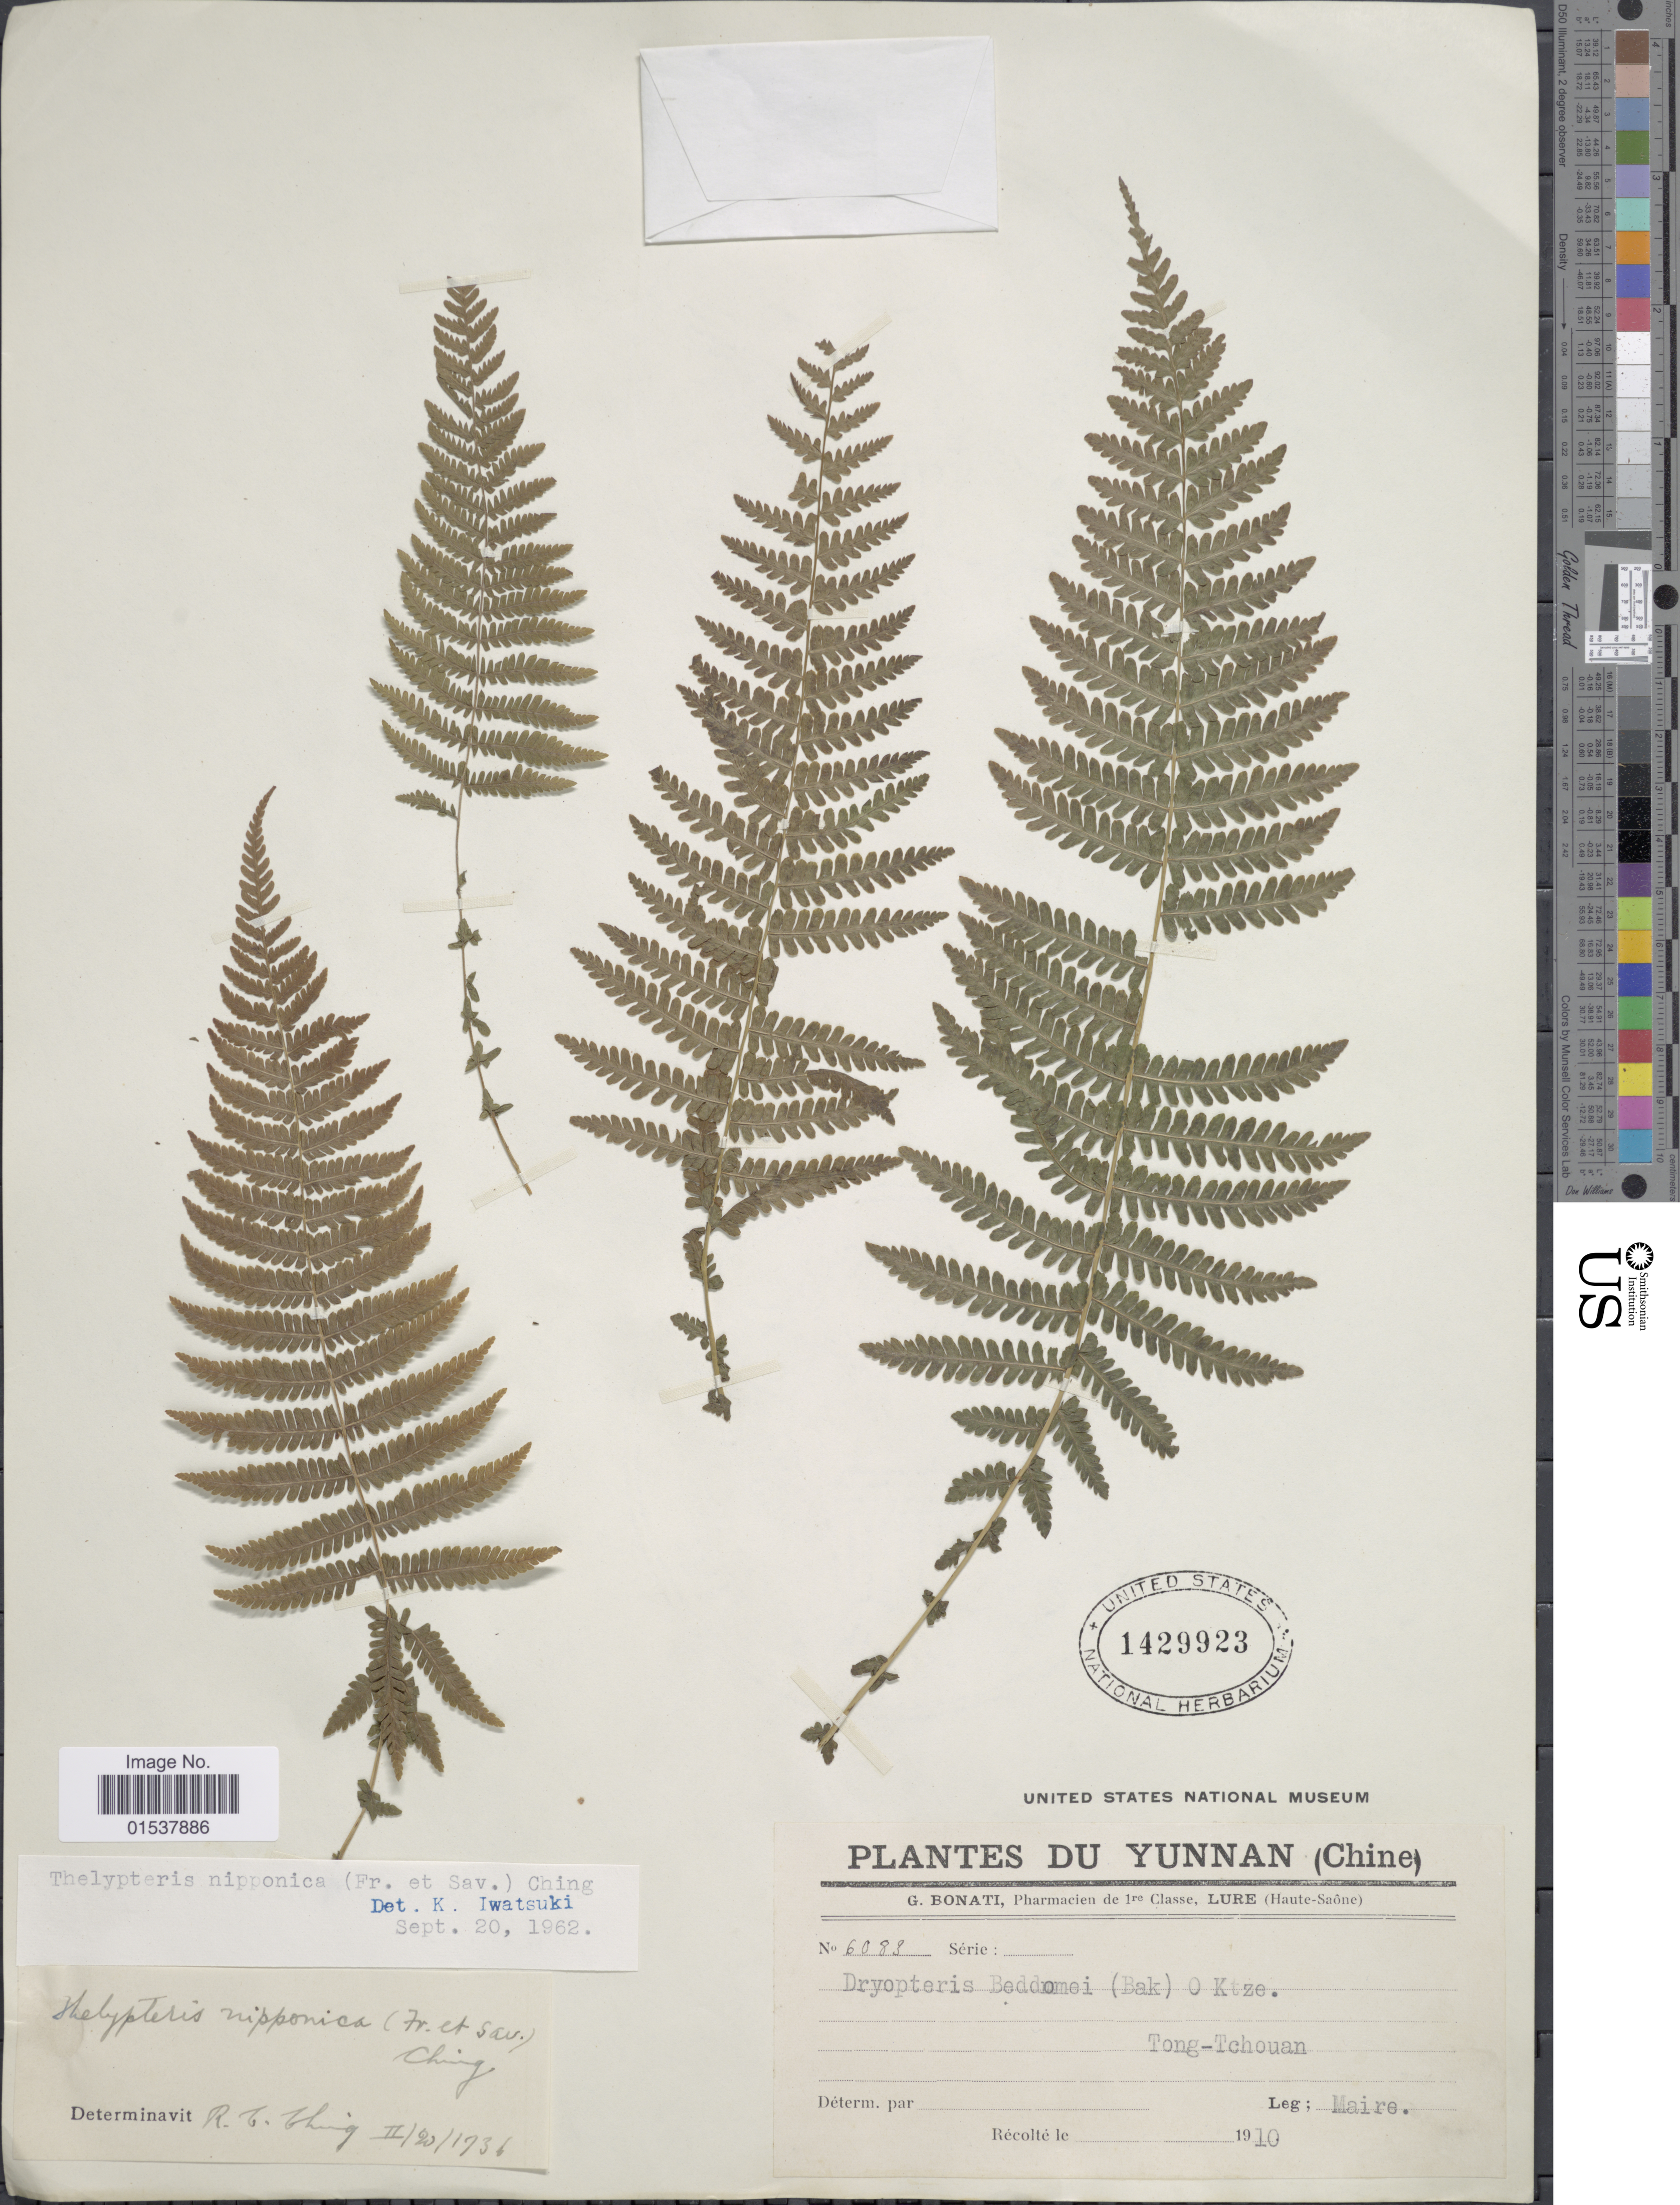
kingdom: Plantae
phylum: Tracheophyta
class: Polypodiopsida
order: Polypodiales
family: Thelypteridaceae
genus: Parathelypteris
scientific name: Parathelypteris nipponica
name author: (Franch. & Sav.) Ching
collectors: Maire, --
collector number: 6083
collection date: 1910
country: China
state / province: Yunnan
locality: Yunnan (Chine), Tong-Tchouan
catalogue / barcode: US 1429923